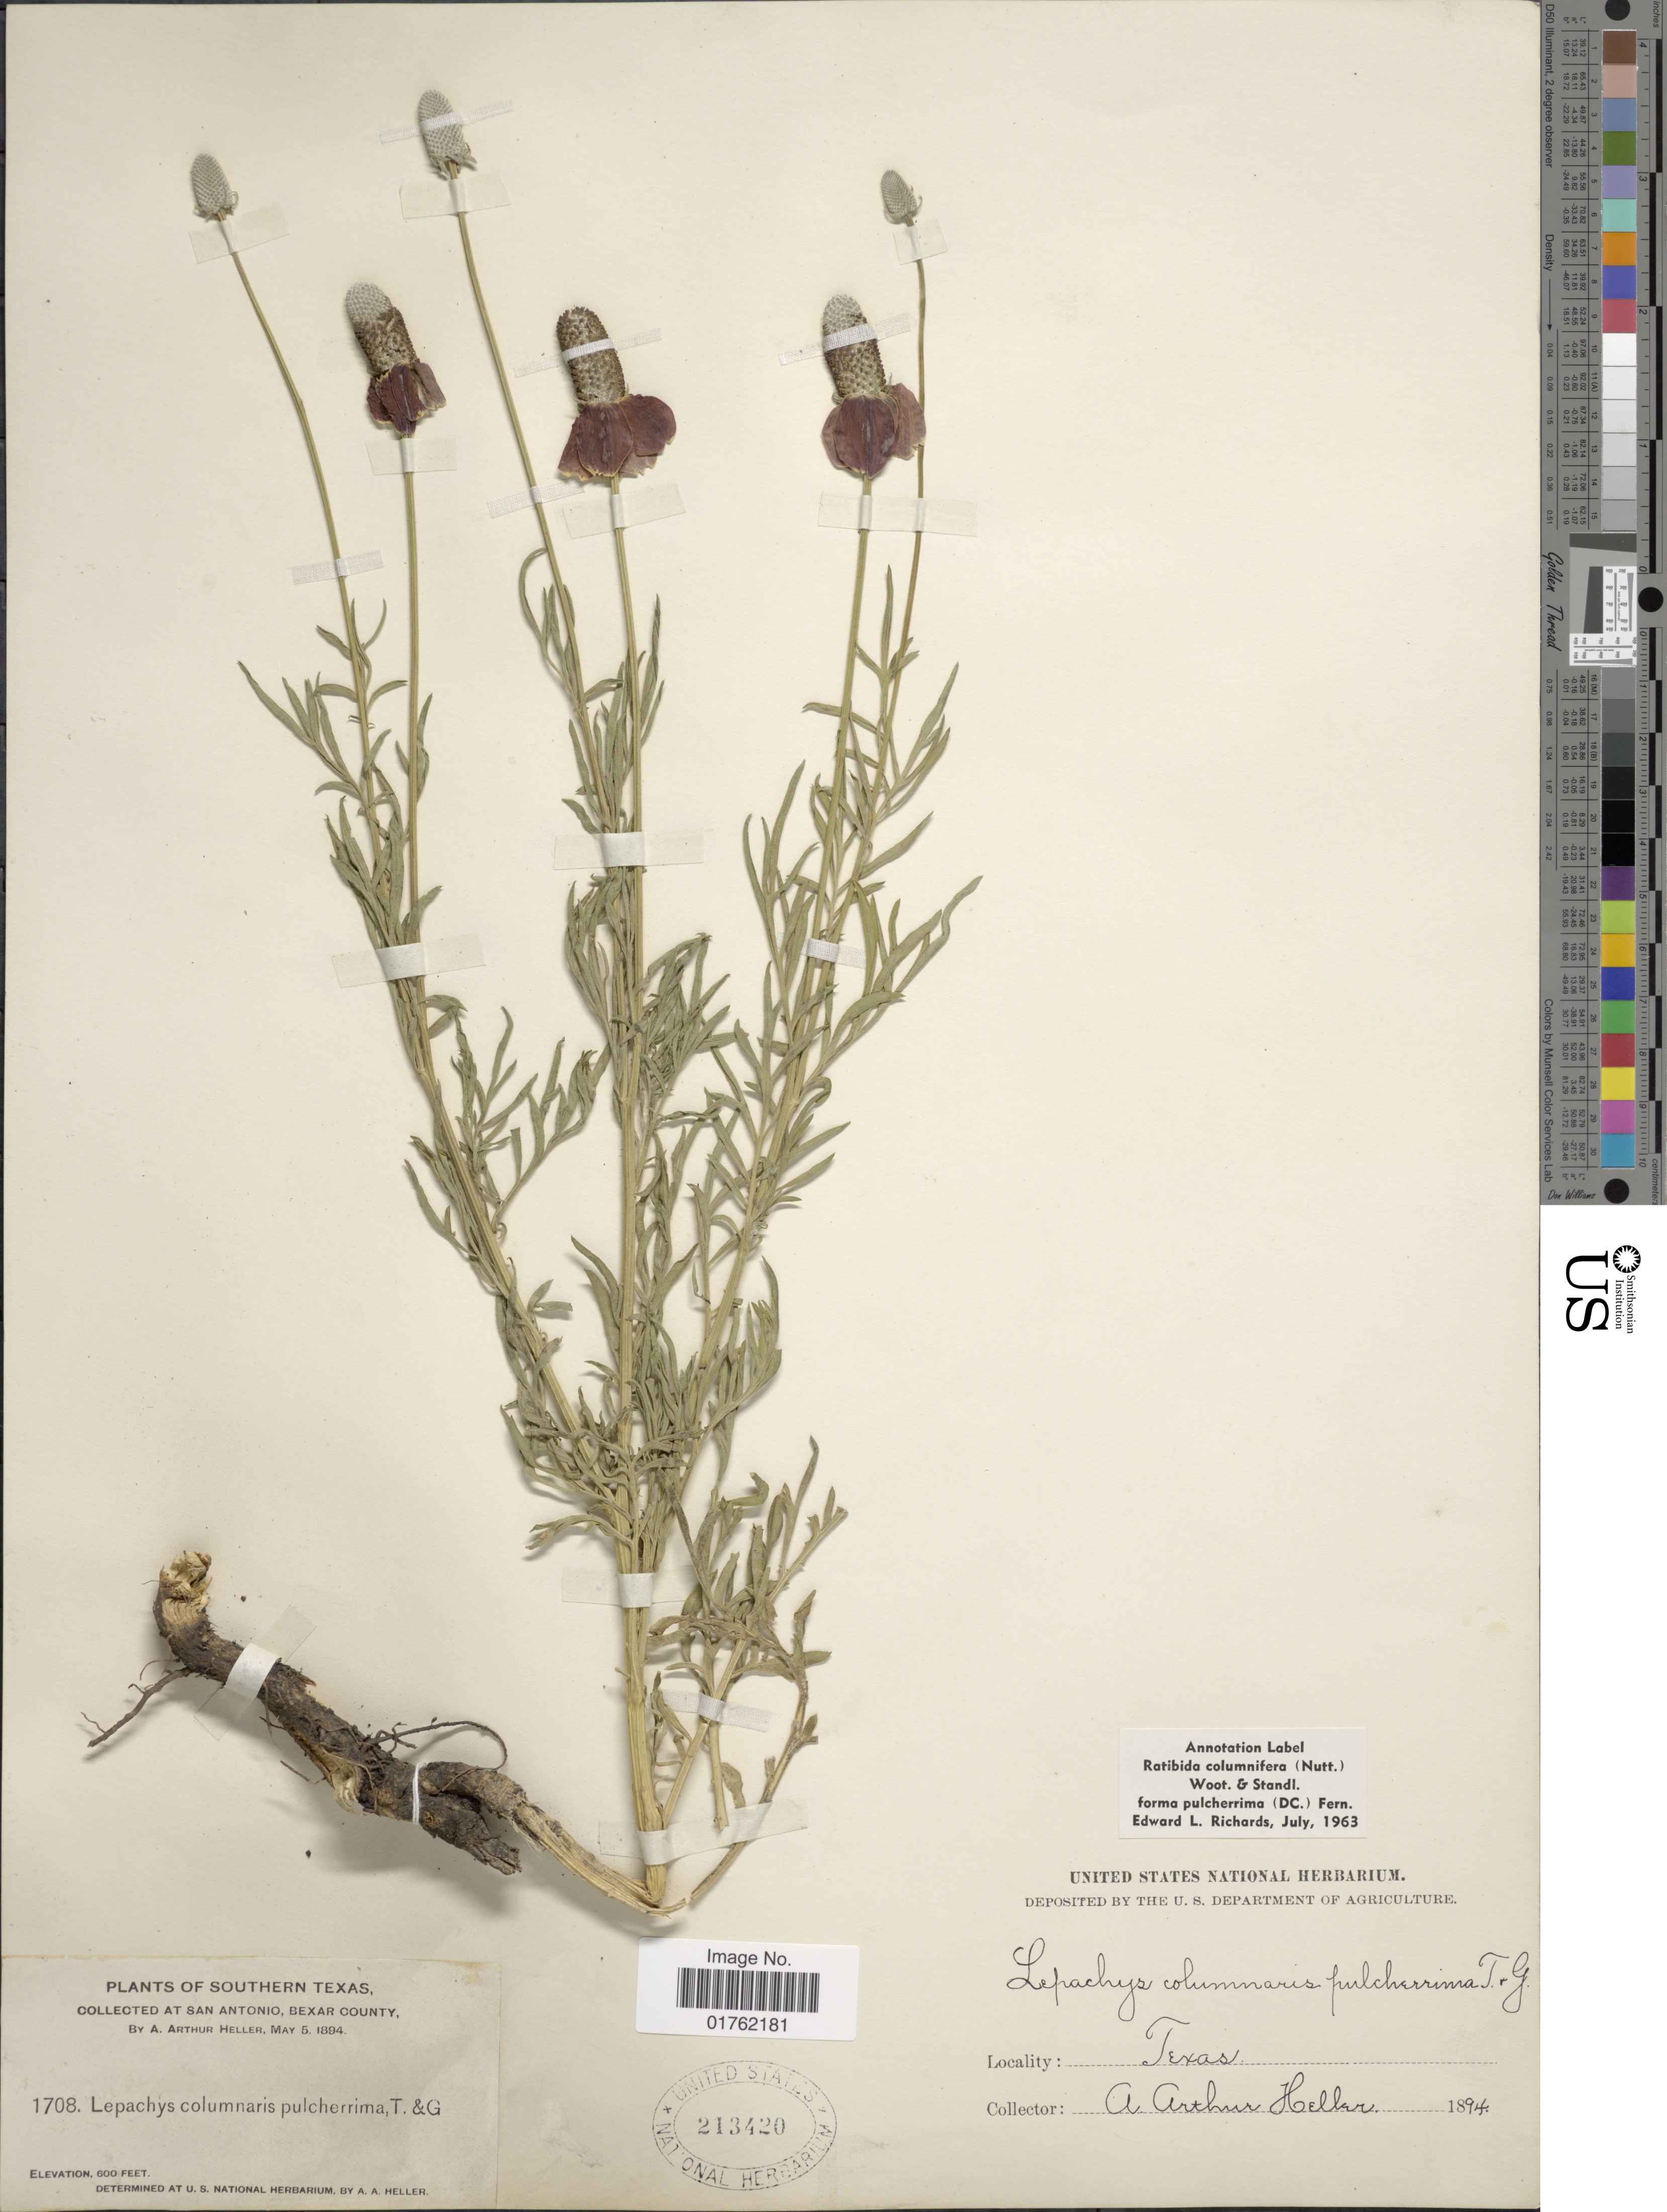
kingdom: Plantae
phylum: Tracheophyta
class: Magnoliopsida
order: Asterales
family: Asteraceae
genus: Ratibida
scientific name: Ratibida columnaris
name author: (Pursh) D. Don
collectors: A. A. Heller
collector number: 1708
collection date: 1894-05-05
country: United States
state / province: Texas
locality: At San Antonio, Bexas County, Southern Texas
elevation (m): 183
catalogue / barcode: US 213420